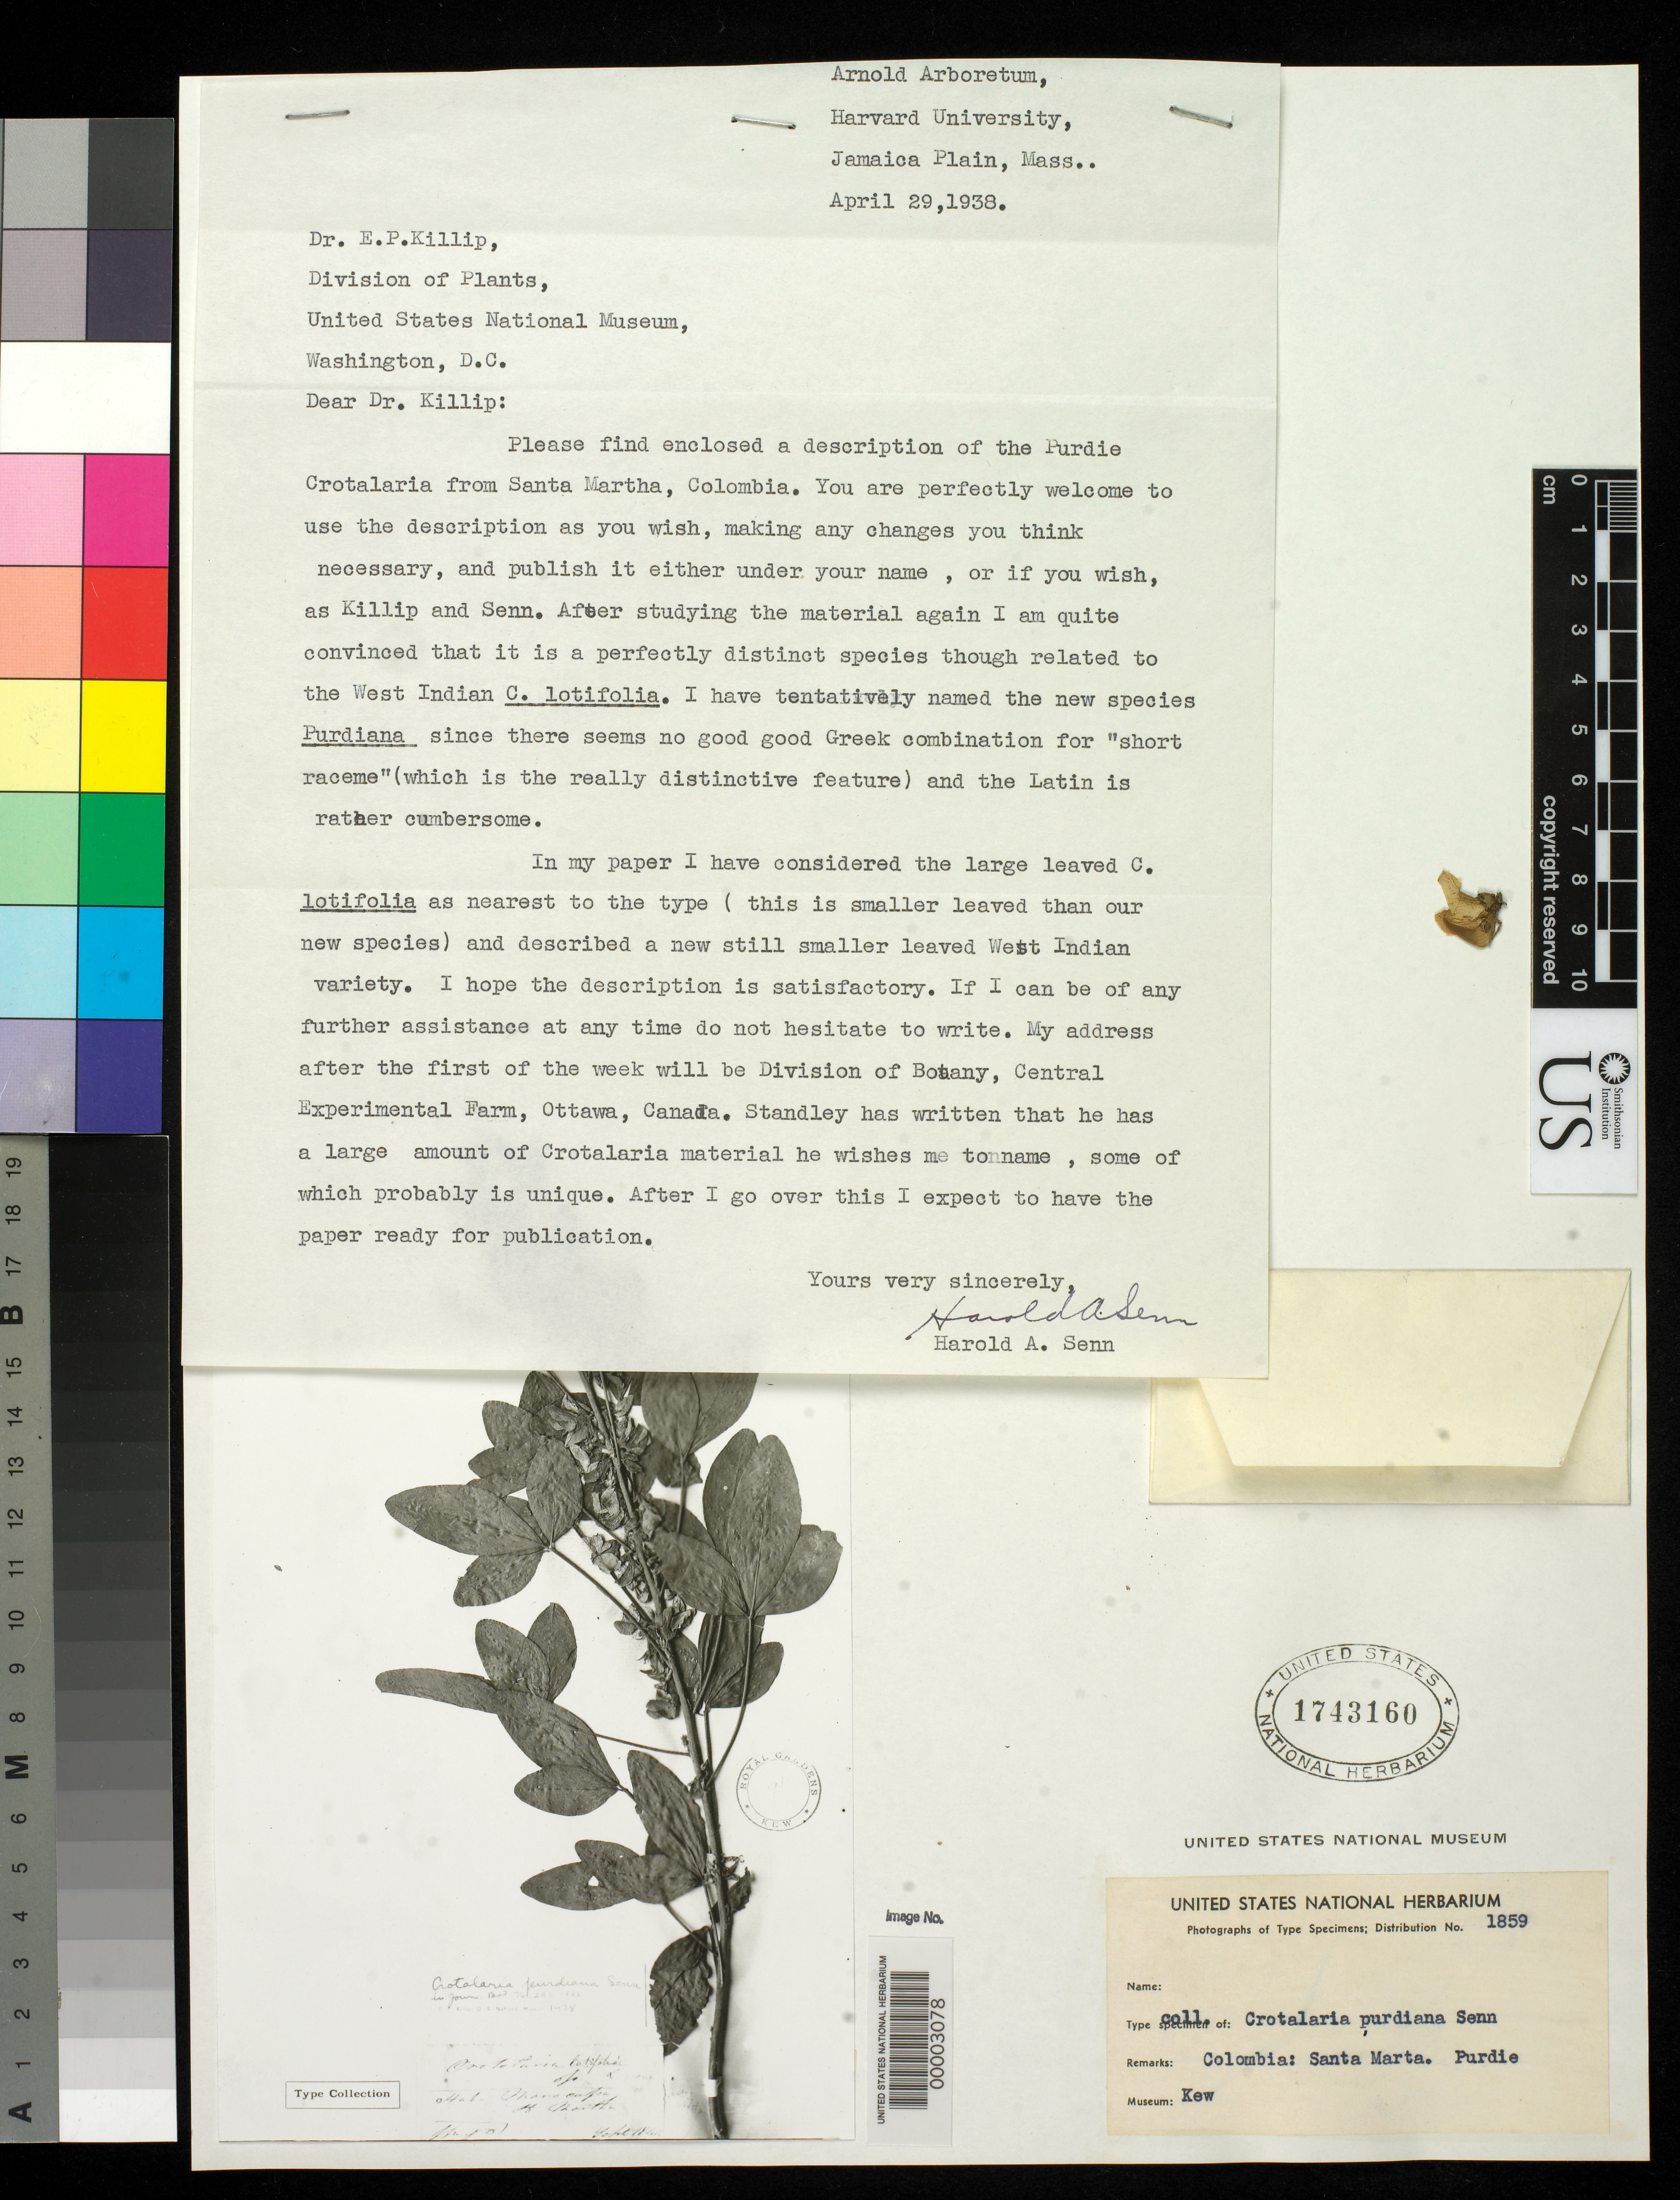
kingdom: Plantae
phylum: Tracheophyta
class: Magnoliopsida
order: Fabales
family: Fabaceae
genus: Crotalaria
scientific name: Crotalaria purdiana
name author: H. Senn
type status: Type Fragment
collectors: W. Purdie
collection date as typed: Sep 1844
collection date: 1844-09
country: Colombia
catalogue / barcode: US 1743160